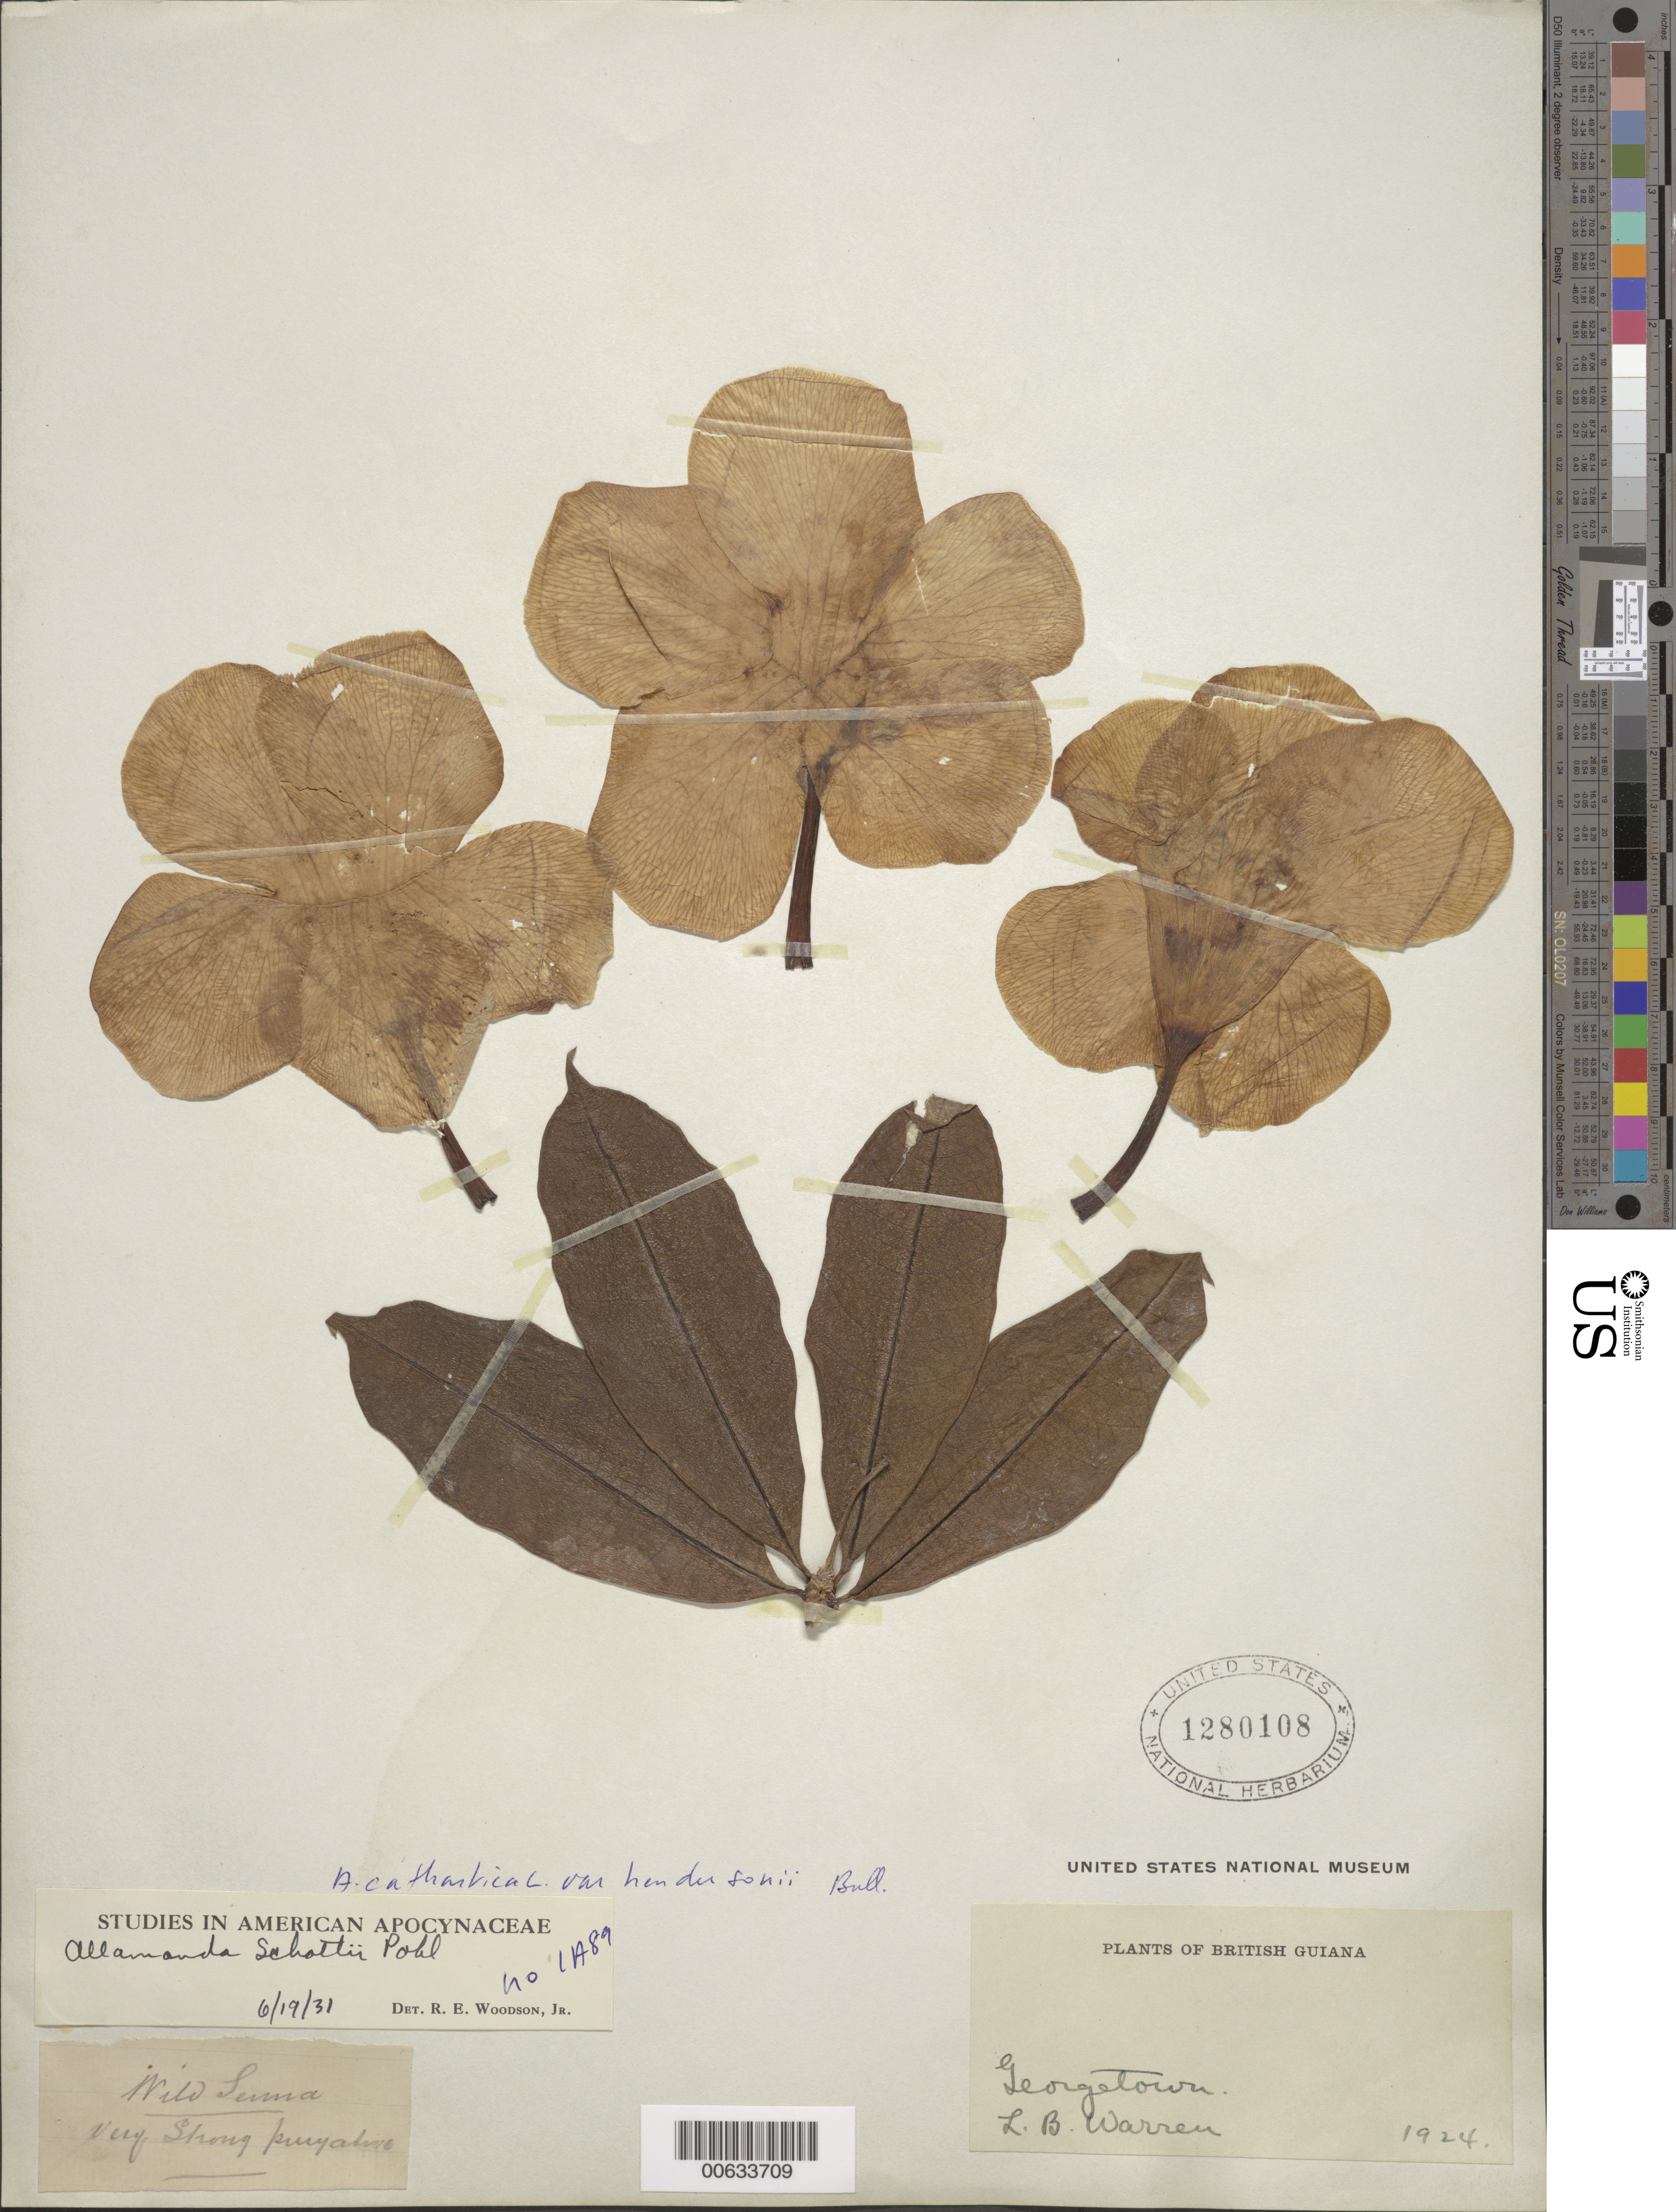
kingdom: Plantae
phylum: Tracheophyta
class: Magnoliopsida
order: Gentianales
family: Apocynaceae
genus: Allamanda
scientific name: Allamanda cathartica var. hendersonii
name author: (W. Bull ex Dombrain) L.H. Bailey & Raffill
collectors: L. Warren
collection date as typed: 1924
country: Guyana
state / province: Demerara-Mahaica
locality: Georgetown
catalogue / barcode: US 1280108